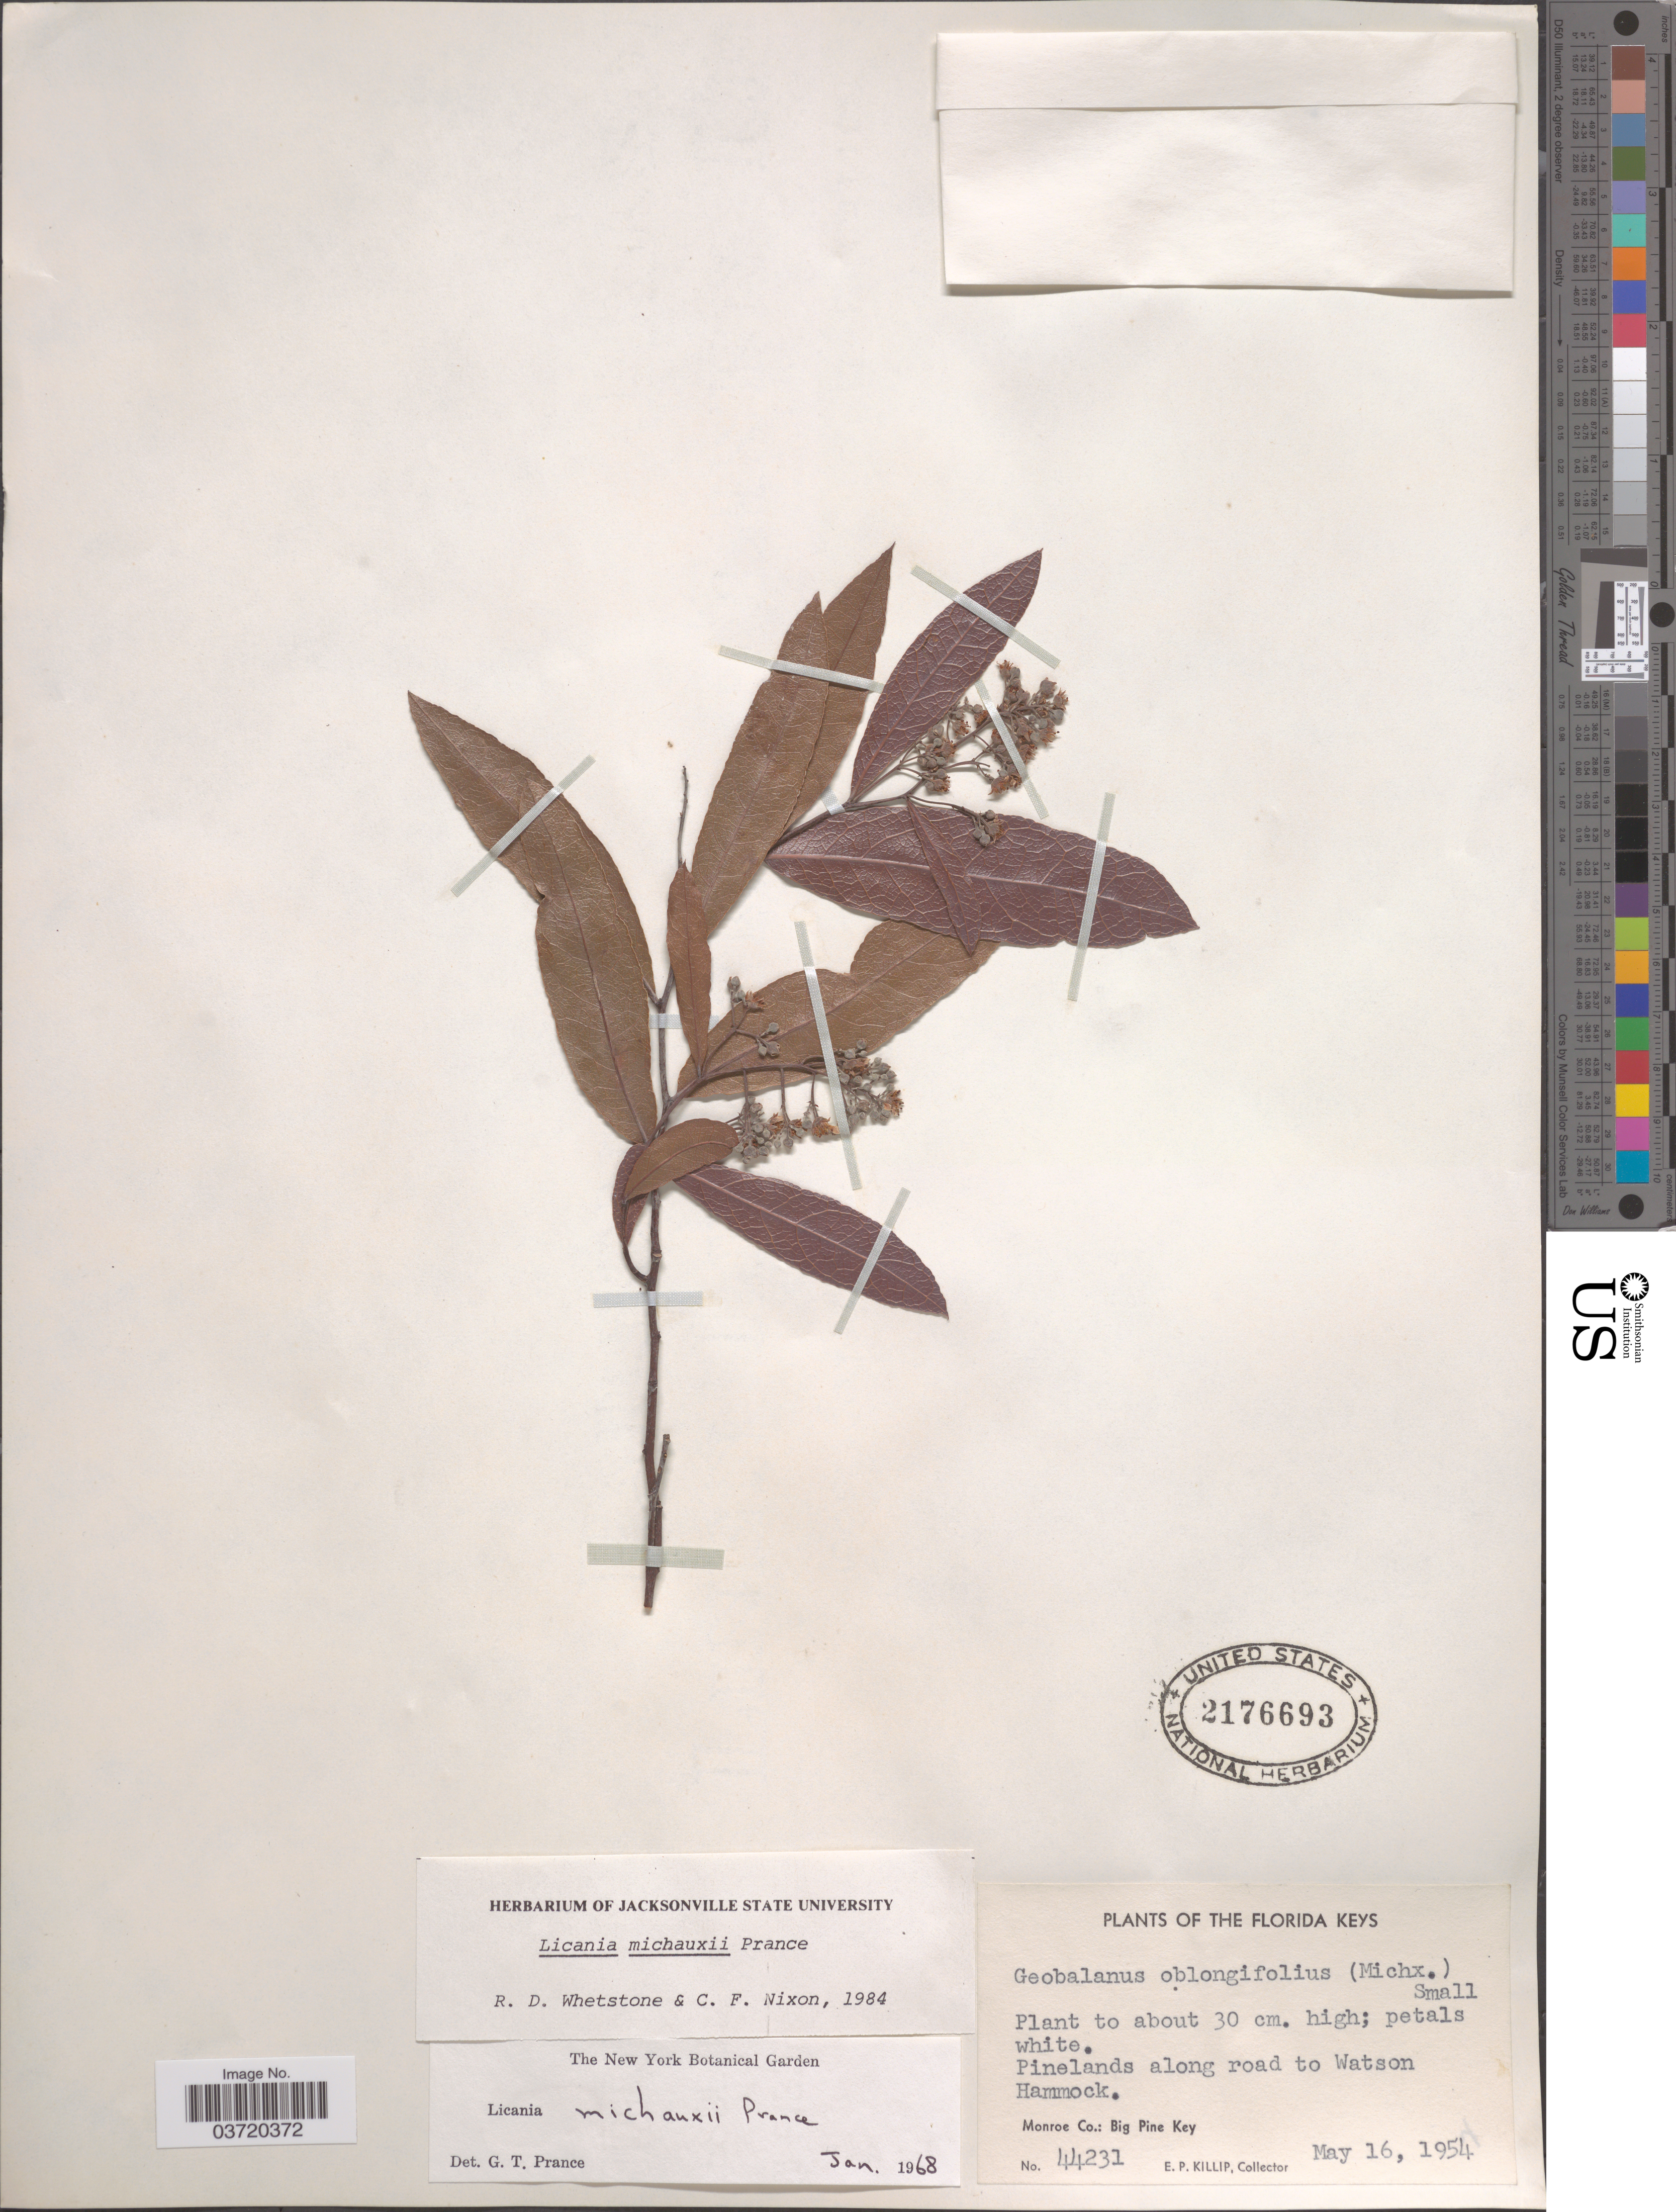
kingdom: Plantae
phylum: Tracheophyta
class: Magnoliopsida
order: Malpighiales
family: Chrysobalanaceae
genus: Geobalanus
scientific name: Geobalanus oblongifolius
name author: (Michx.) Small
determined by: Strong, M. T., (US), Smithsonian Institution - National Museum of Natural History (UNITED STATES)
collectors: E. P. Killip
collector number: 44231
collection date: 1954-05-16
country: United States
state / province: Florida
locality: The Florida Keys. Pinelands along road to Watson Hammock. Monroe Co.: Big Pine Key.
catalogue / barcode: US 2176693